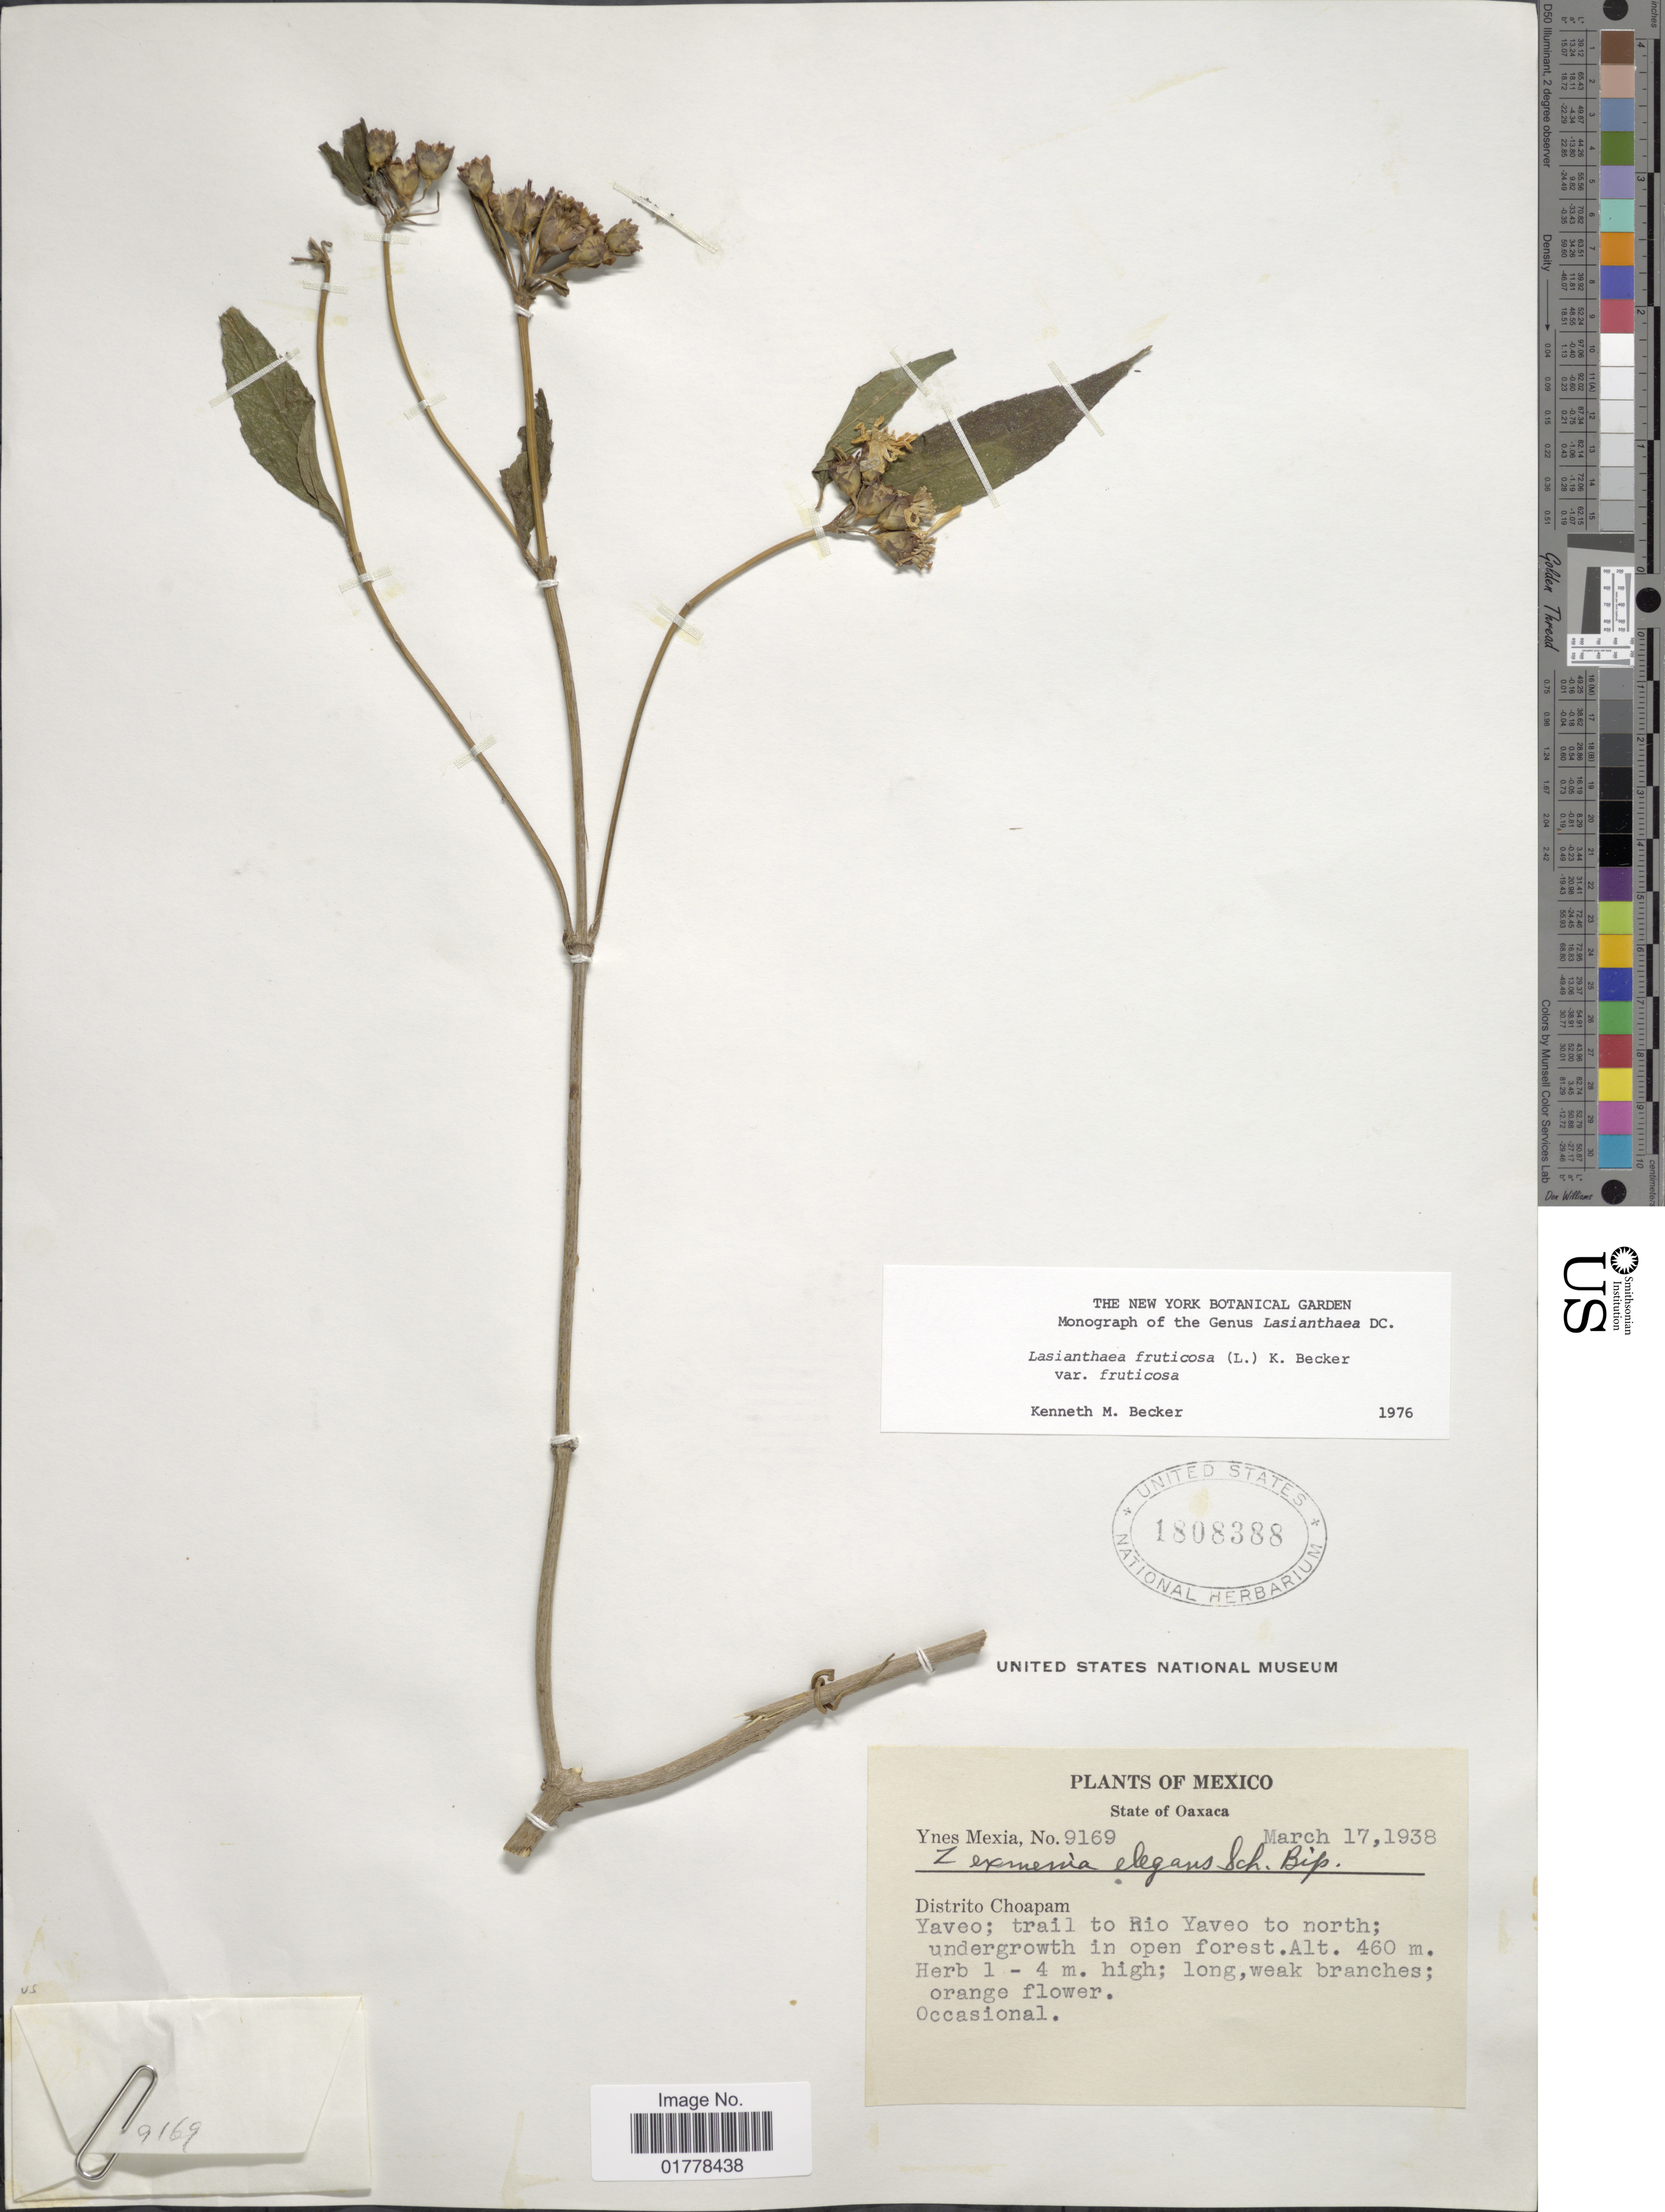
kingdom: Plantae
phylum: Tracheophyta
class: Magnoliopsida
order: Asterales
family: Asteraceae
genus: Lasianthaea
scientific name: Lasianthaea fruticosa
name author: (L.) K.M. Becker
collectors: Y. Mexia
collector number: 9369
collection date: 1938-03-17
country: Mexico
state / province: Oaxaca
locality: State of Oaxaca. Distrito Choapam. Yaveo; trail to Rio Yaveo to north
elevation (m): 460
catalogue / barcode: US 1808388